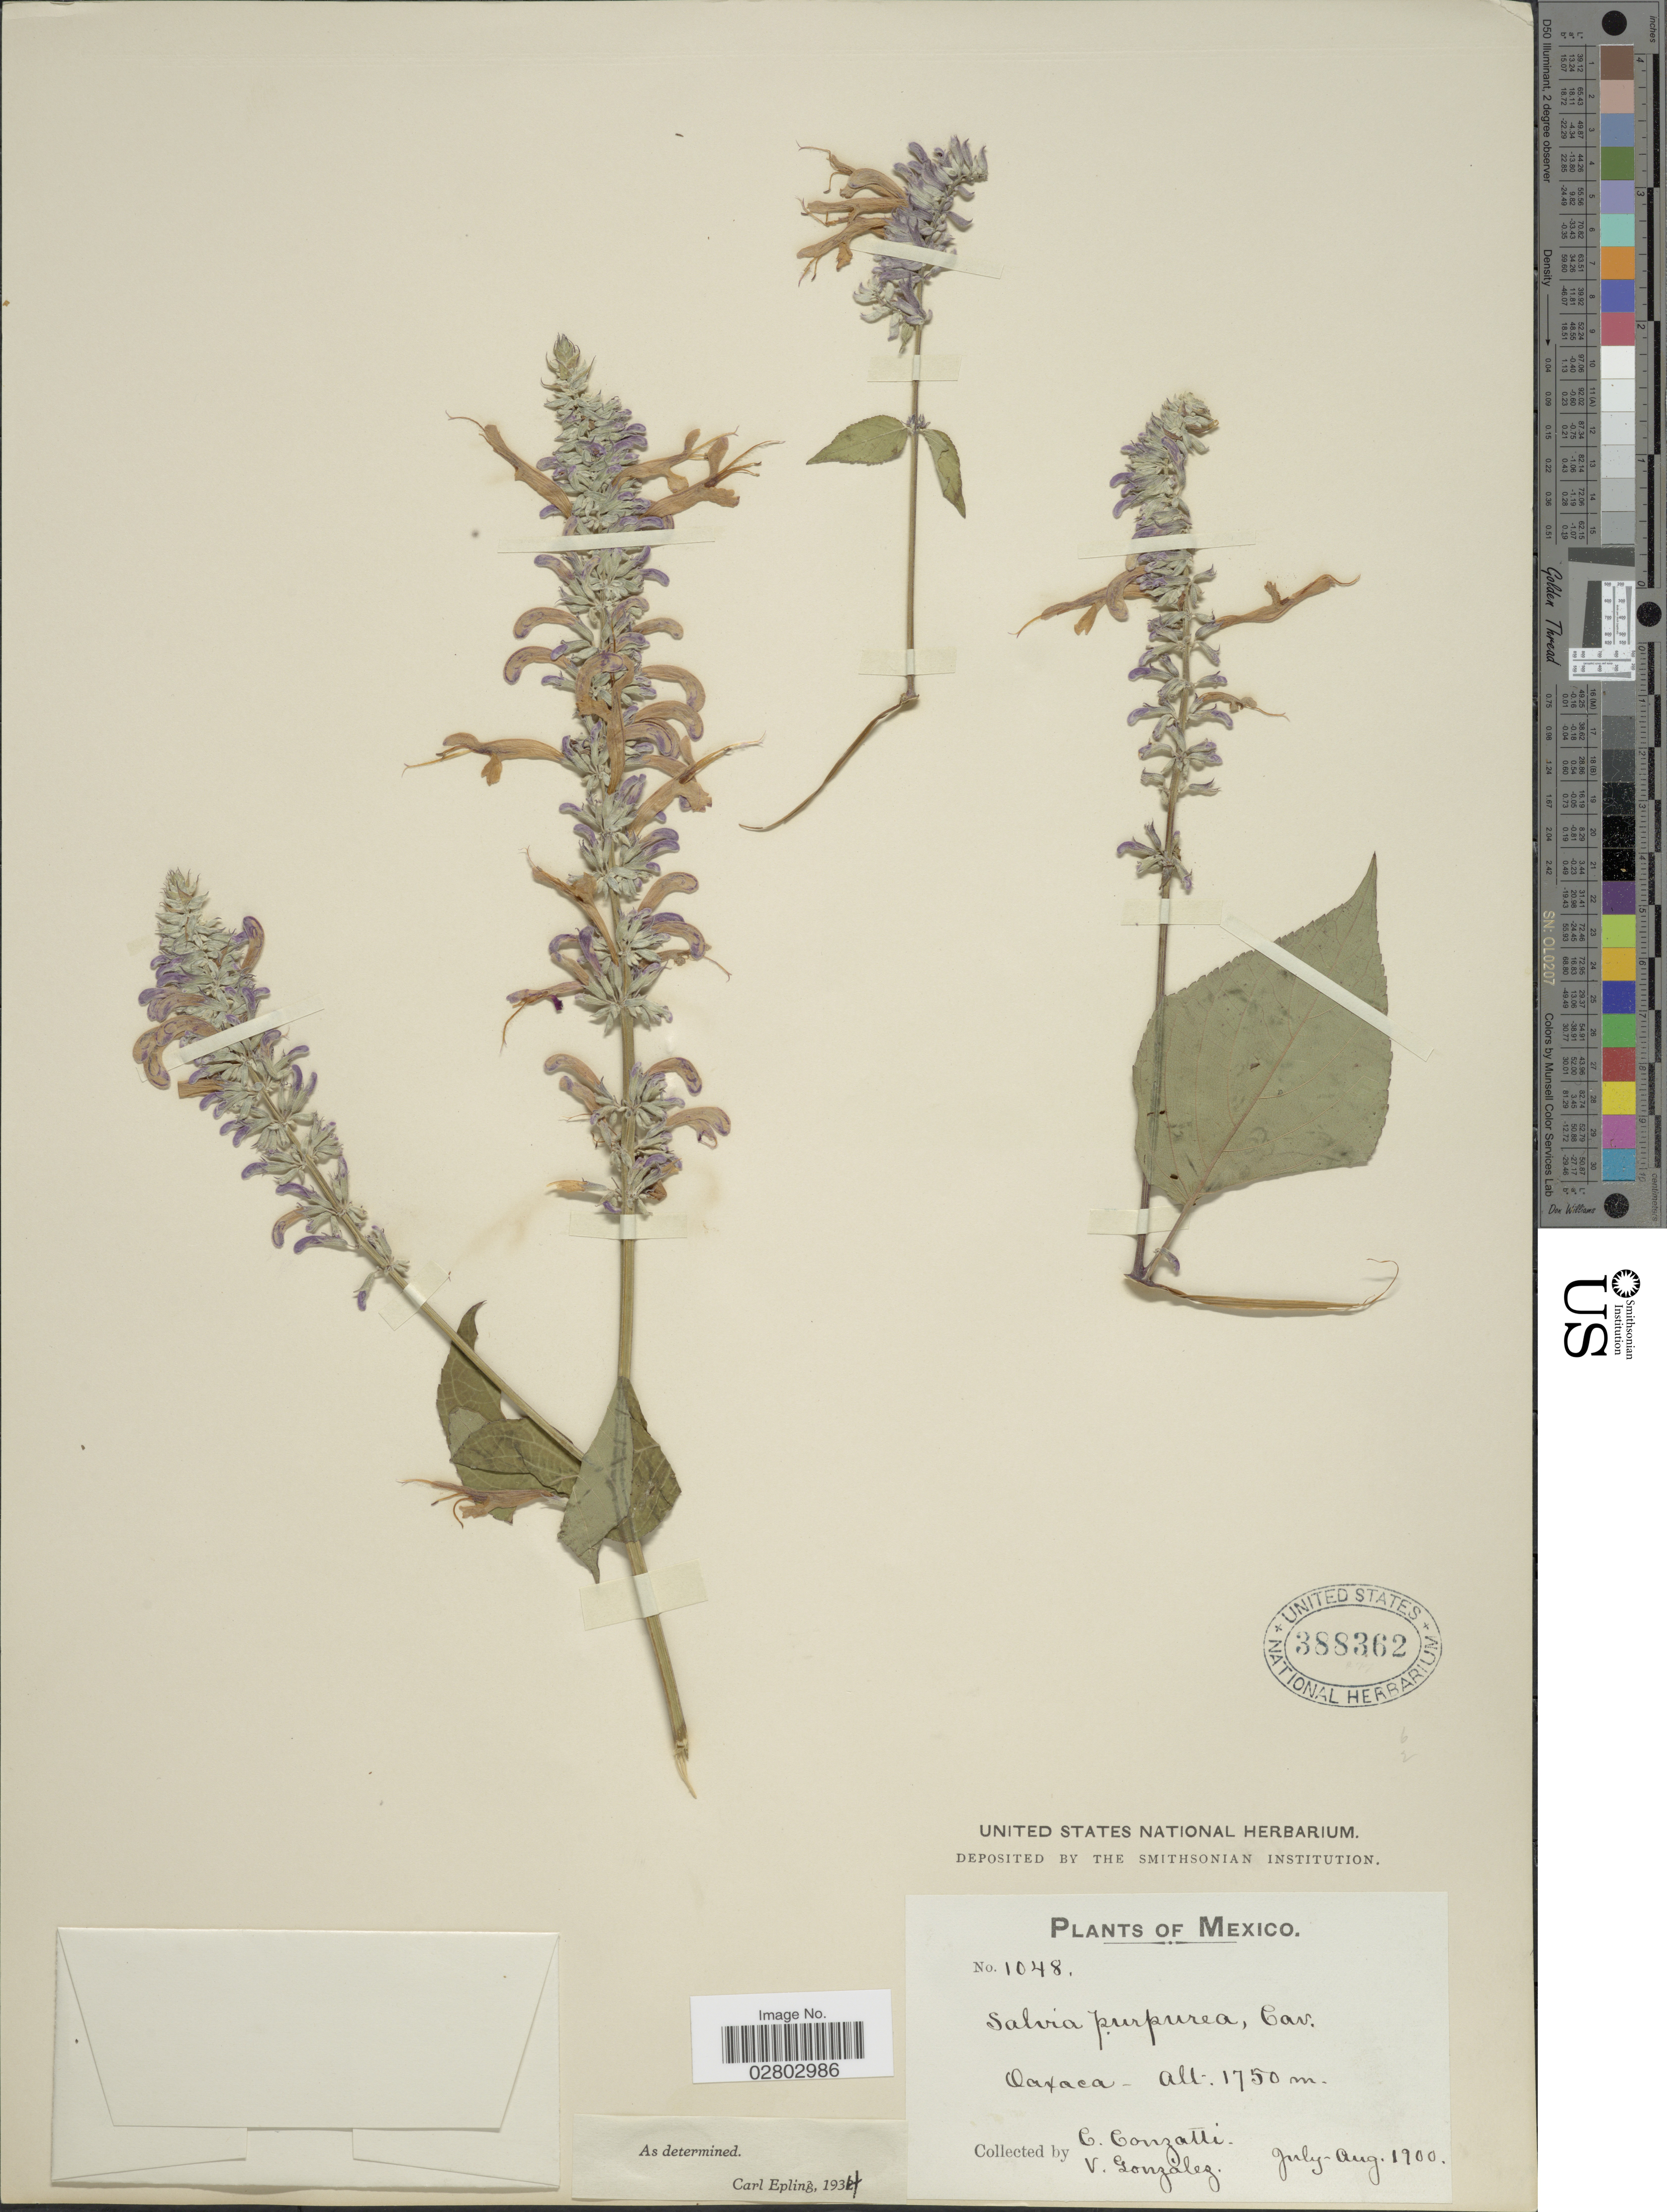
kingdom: Plantae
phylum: Tracheophyta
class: Magnoliopsida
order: Lamiales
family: Lamiaceae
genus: Salvia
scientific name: Salvia purpurea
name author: Cav.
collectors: C. Conzatti & V. González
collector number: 1048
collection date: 1900-07/1900-08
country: Mexico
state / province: Oaxaca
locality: Oaxaca.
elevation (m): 1750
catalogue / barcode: US 388362